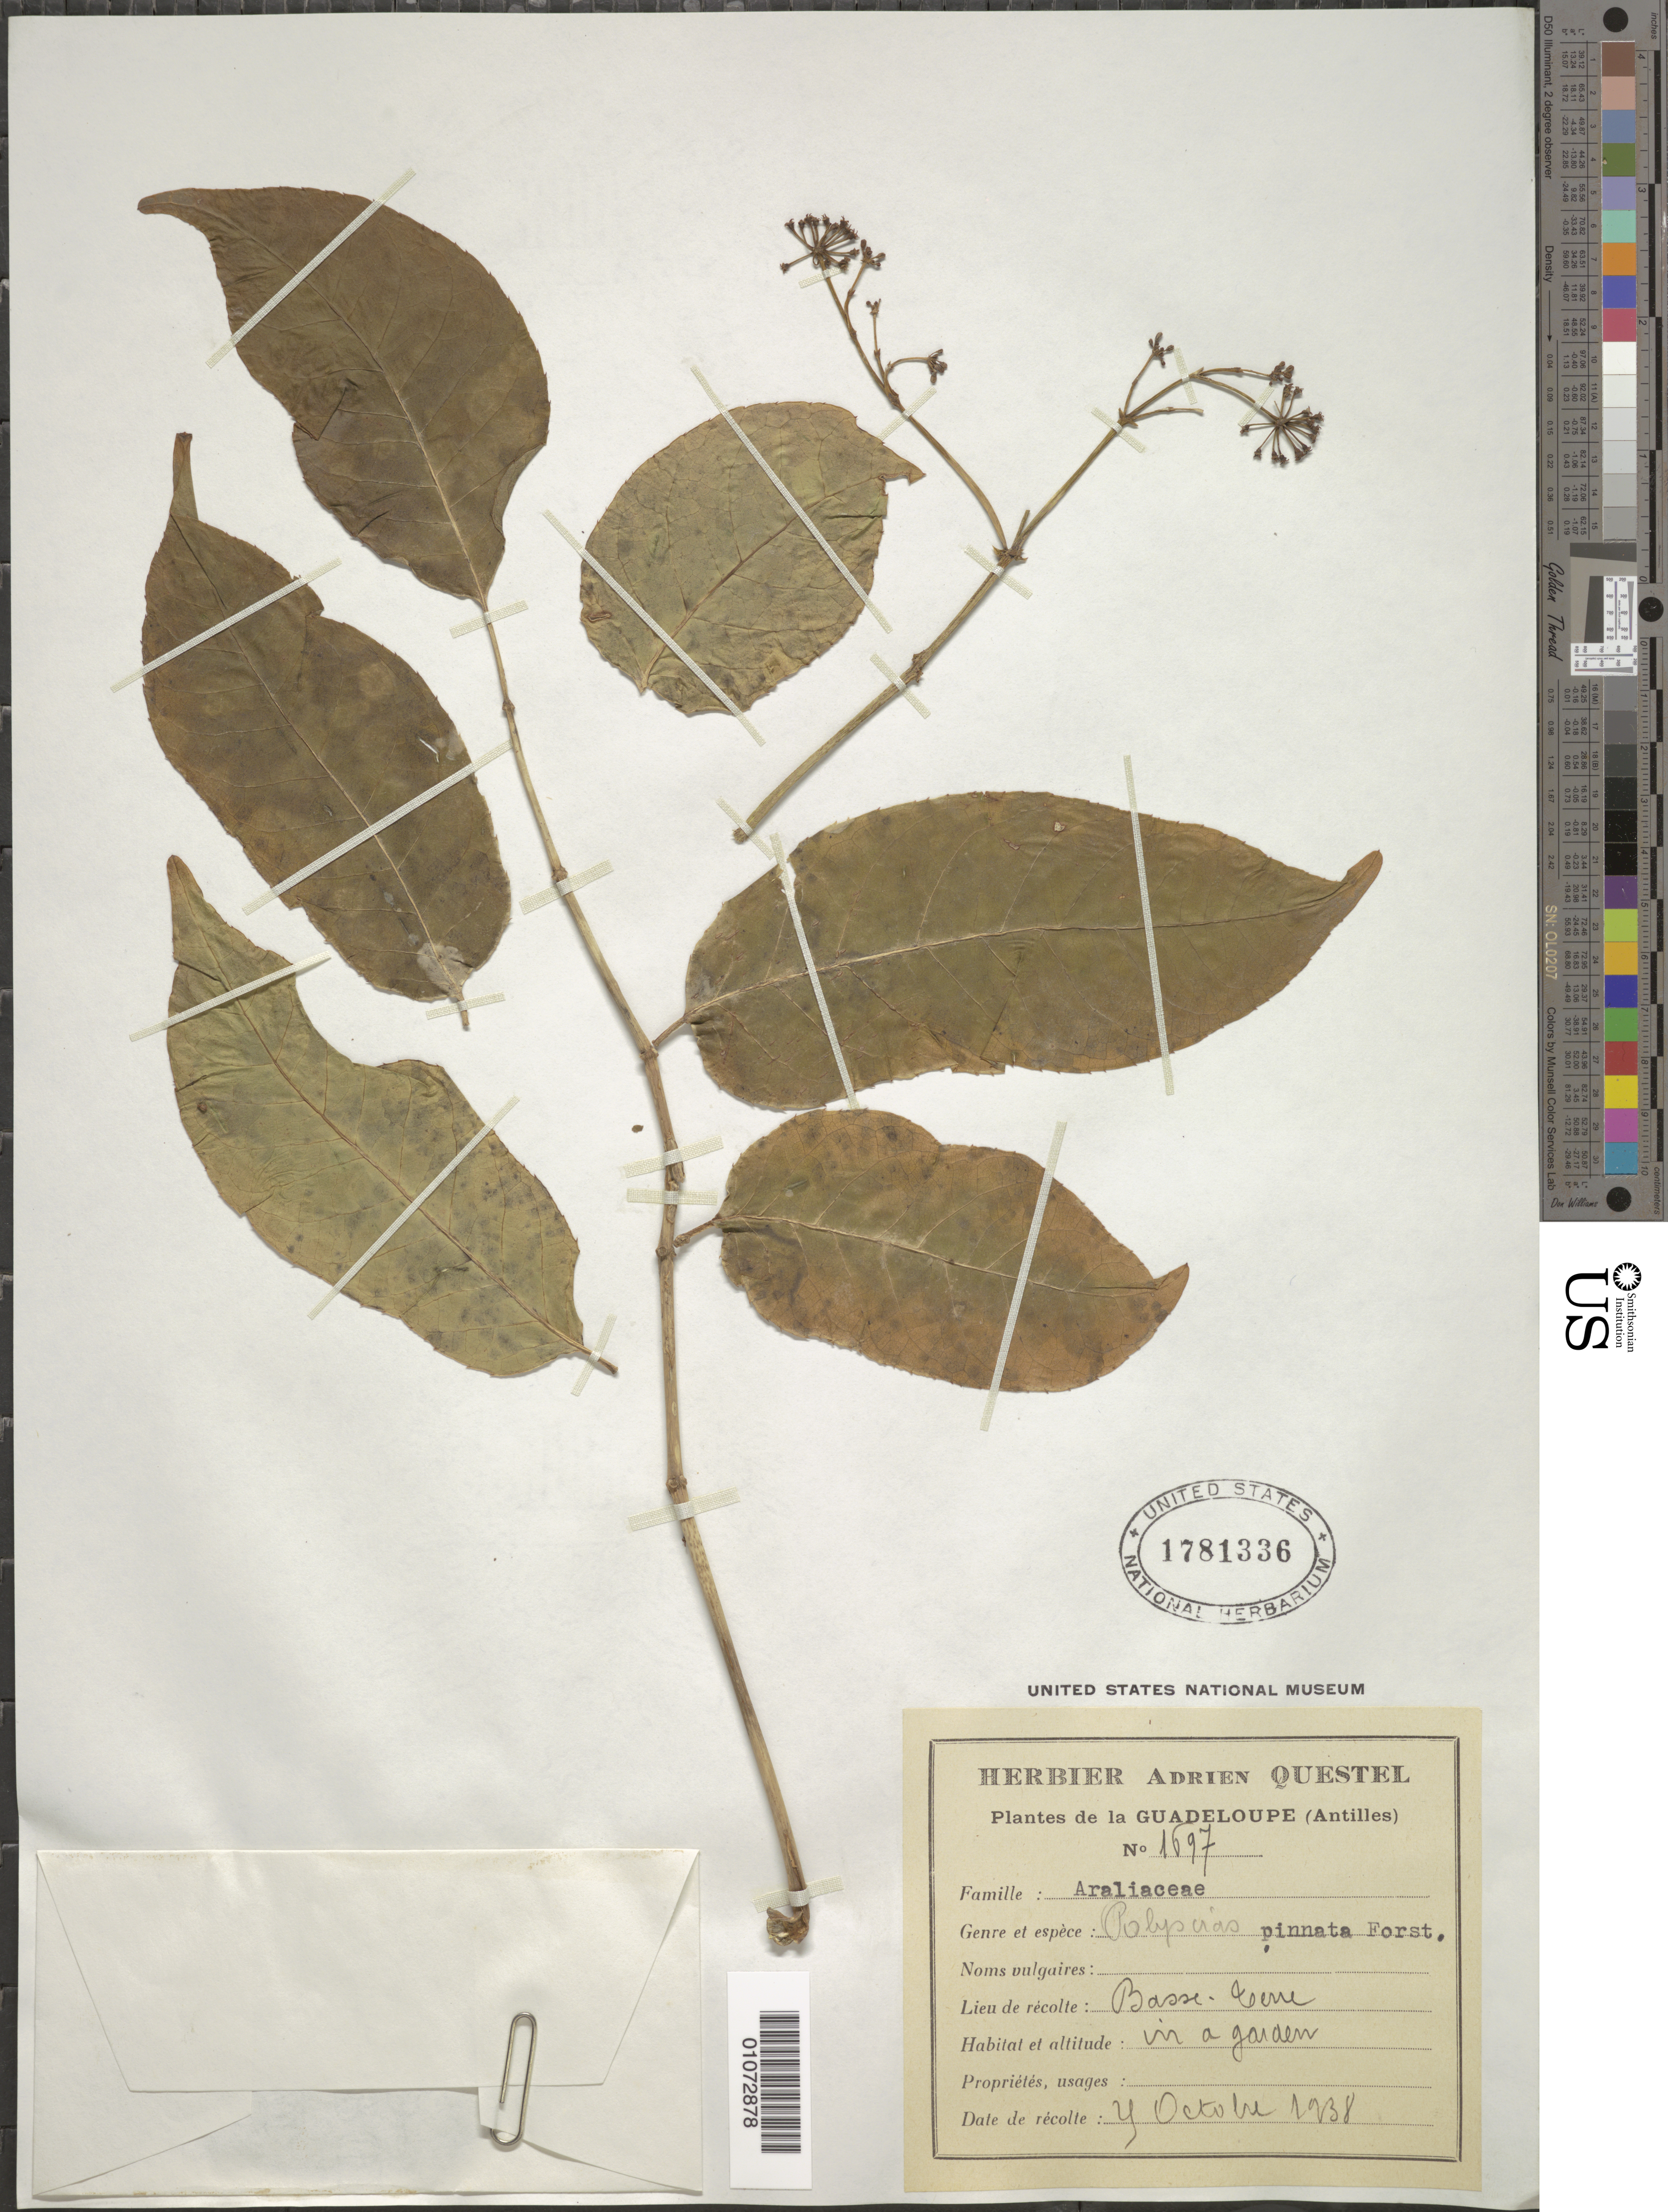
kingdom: Plantae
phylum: Tracheophyta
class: Magnoliopsida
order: Apiales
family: Araliaceae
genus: Polyscias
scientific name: Polyscias sp.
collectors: A. Questel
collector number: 1697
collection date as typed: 21 Oct 1938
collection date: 1938-10-21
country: Guadeloupe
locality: Basse-Terre, in a garden.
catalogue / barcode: US 1781336